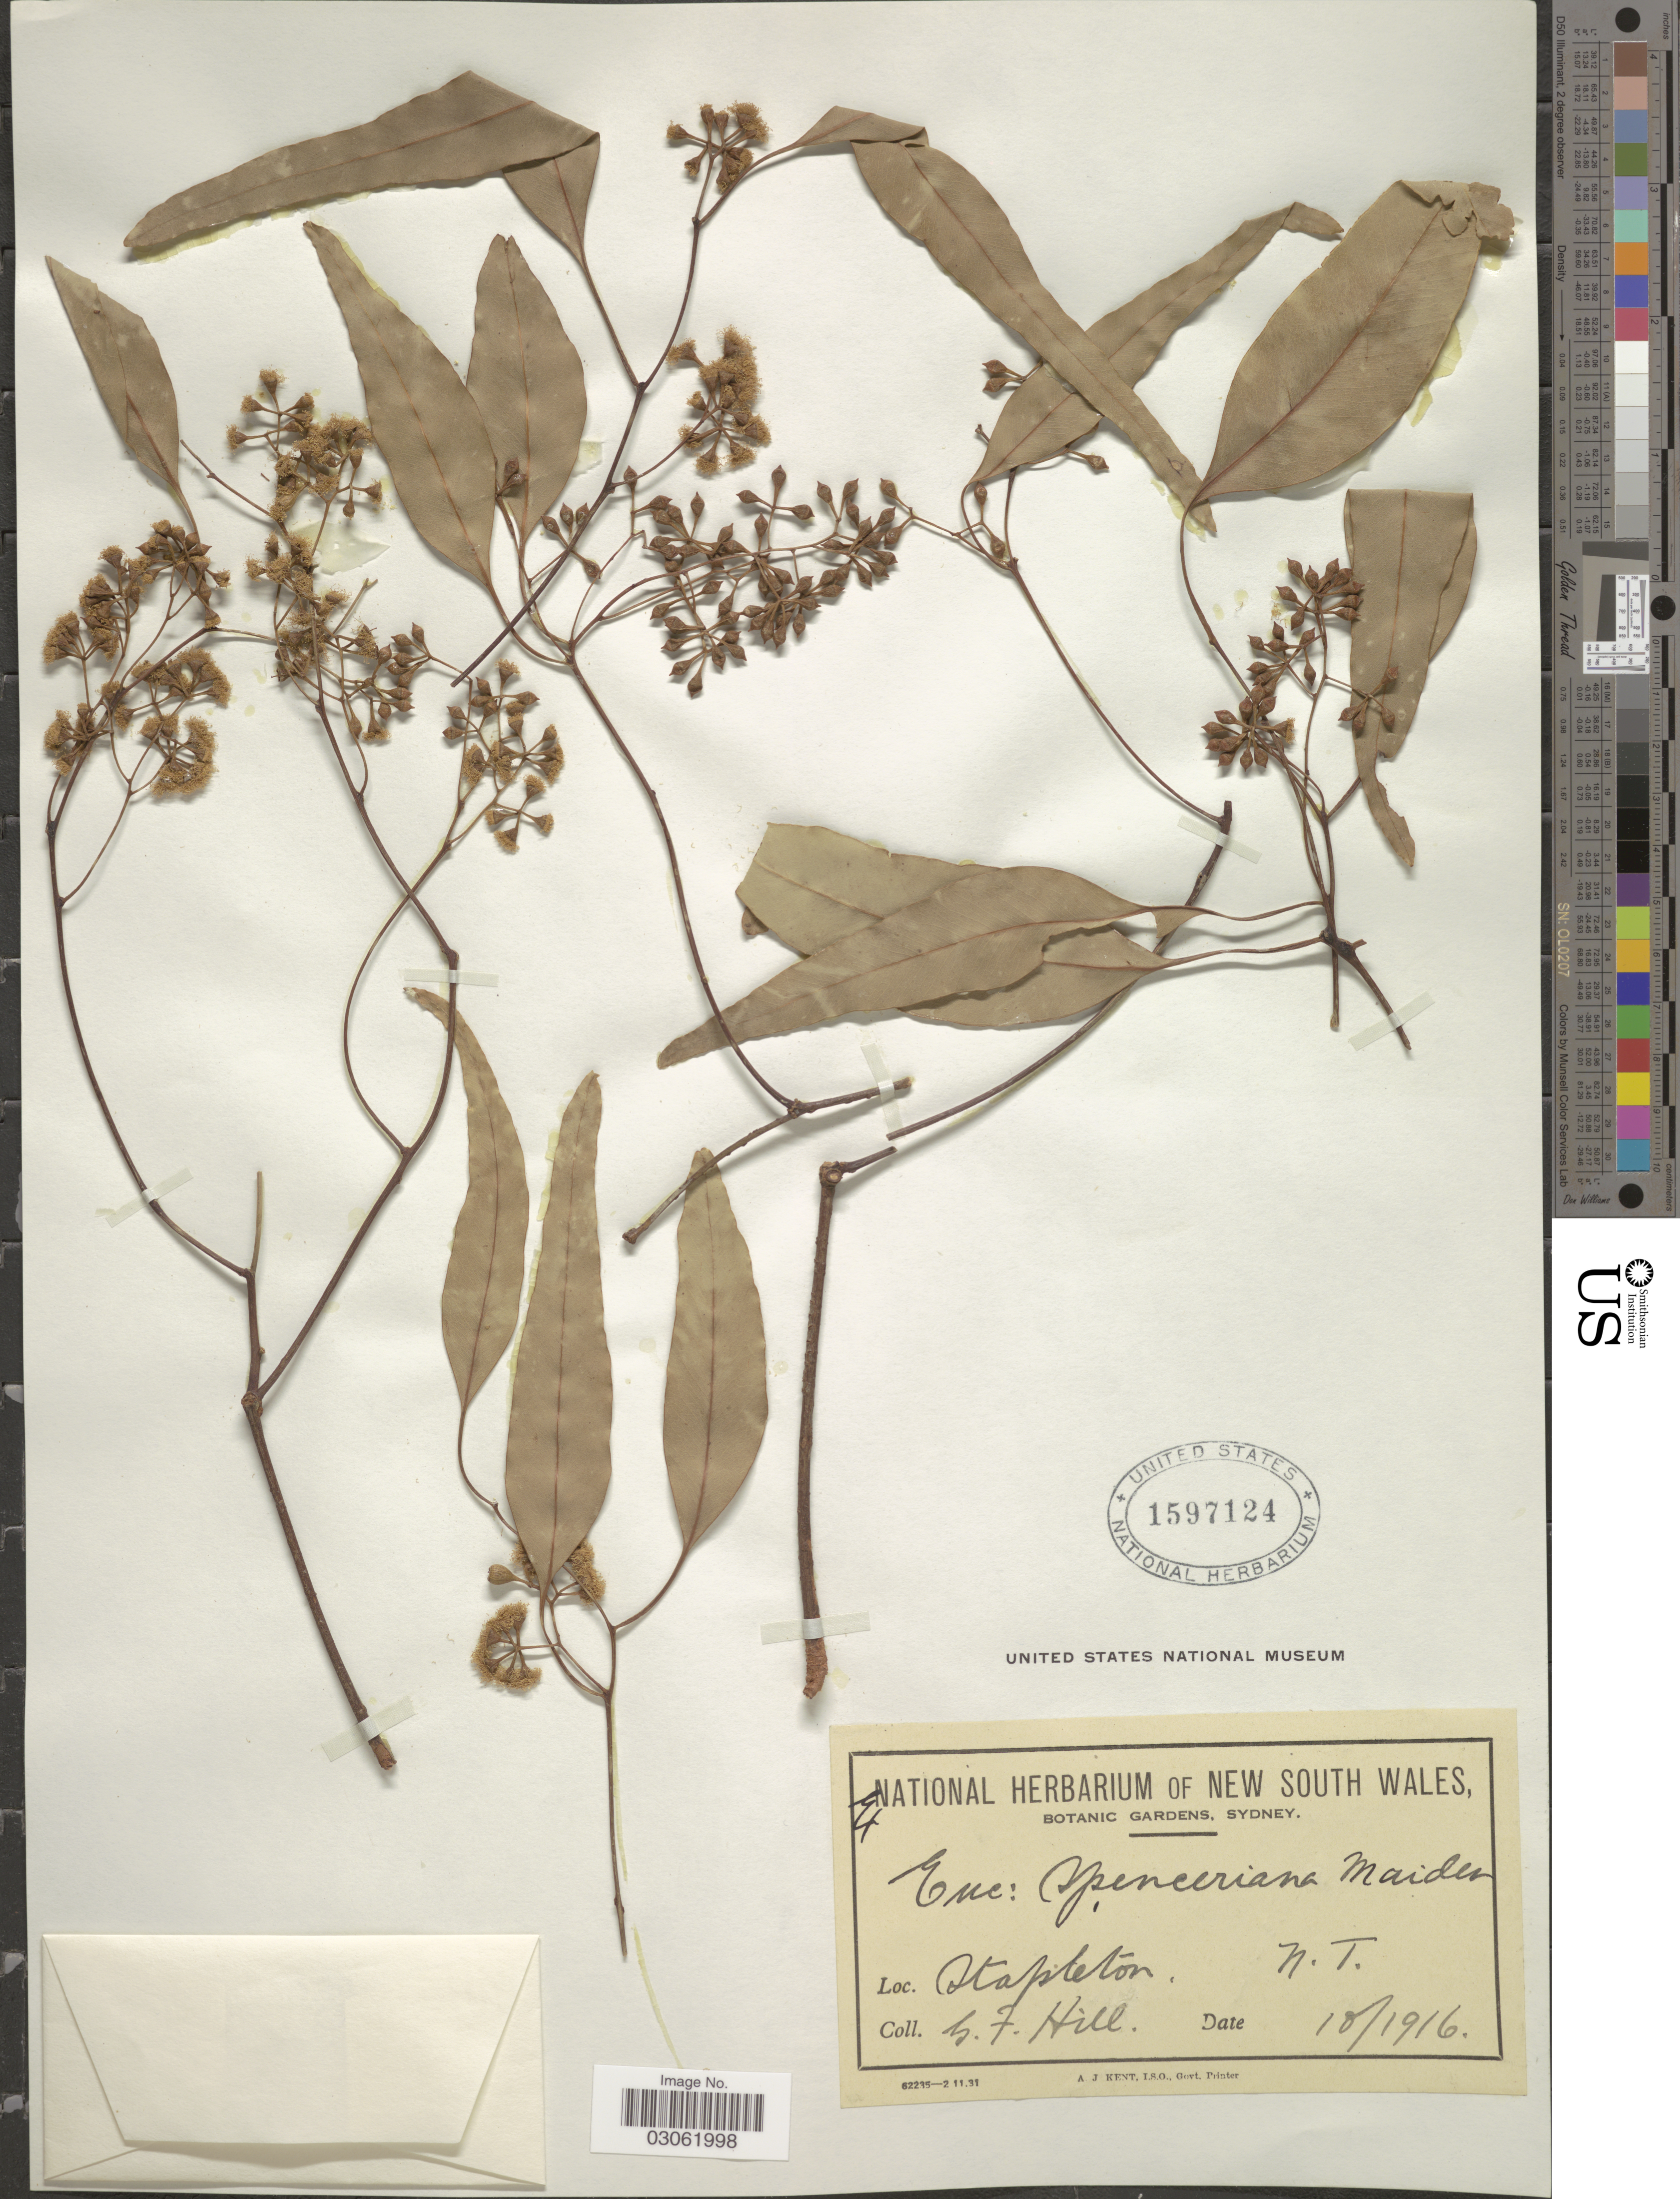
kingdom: Plantae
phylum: Tracheophyta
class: Magnoliopsida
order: Myrtales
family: Myrtaceae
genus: Eucalyptus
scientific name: Eucalyptus spenceriana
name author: Maiden in Ewart & O.B. Davies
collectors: G. Hill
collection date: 1916-10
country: Australia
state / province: Northern Territory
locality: Stapleton. N. T.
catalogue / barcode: US 1597124